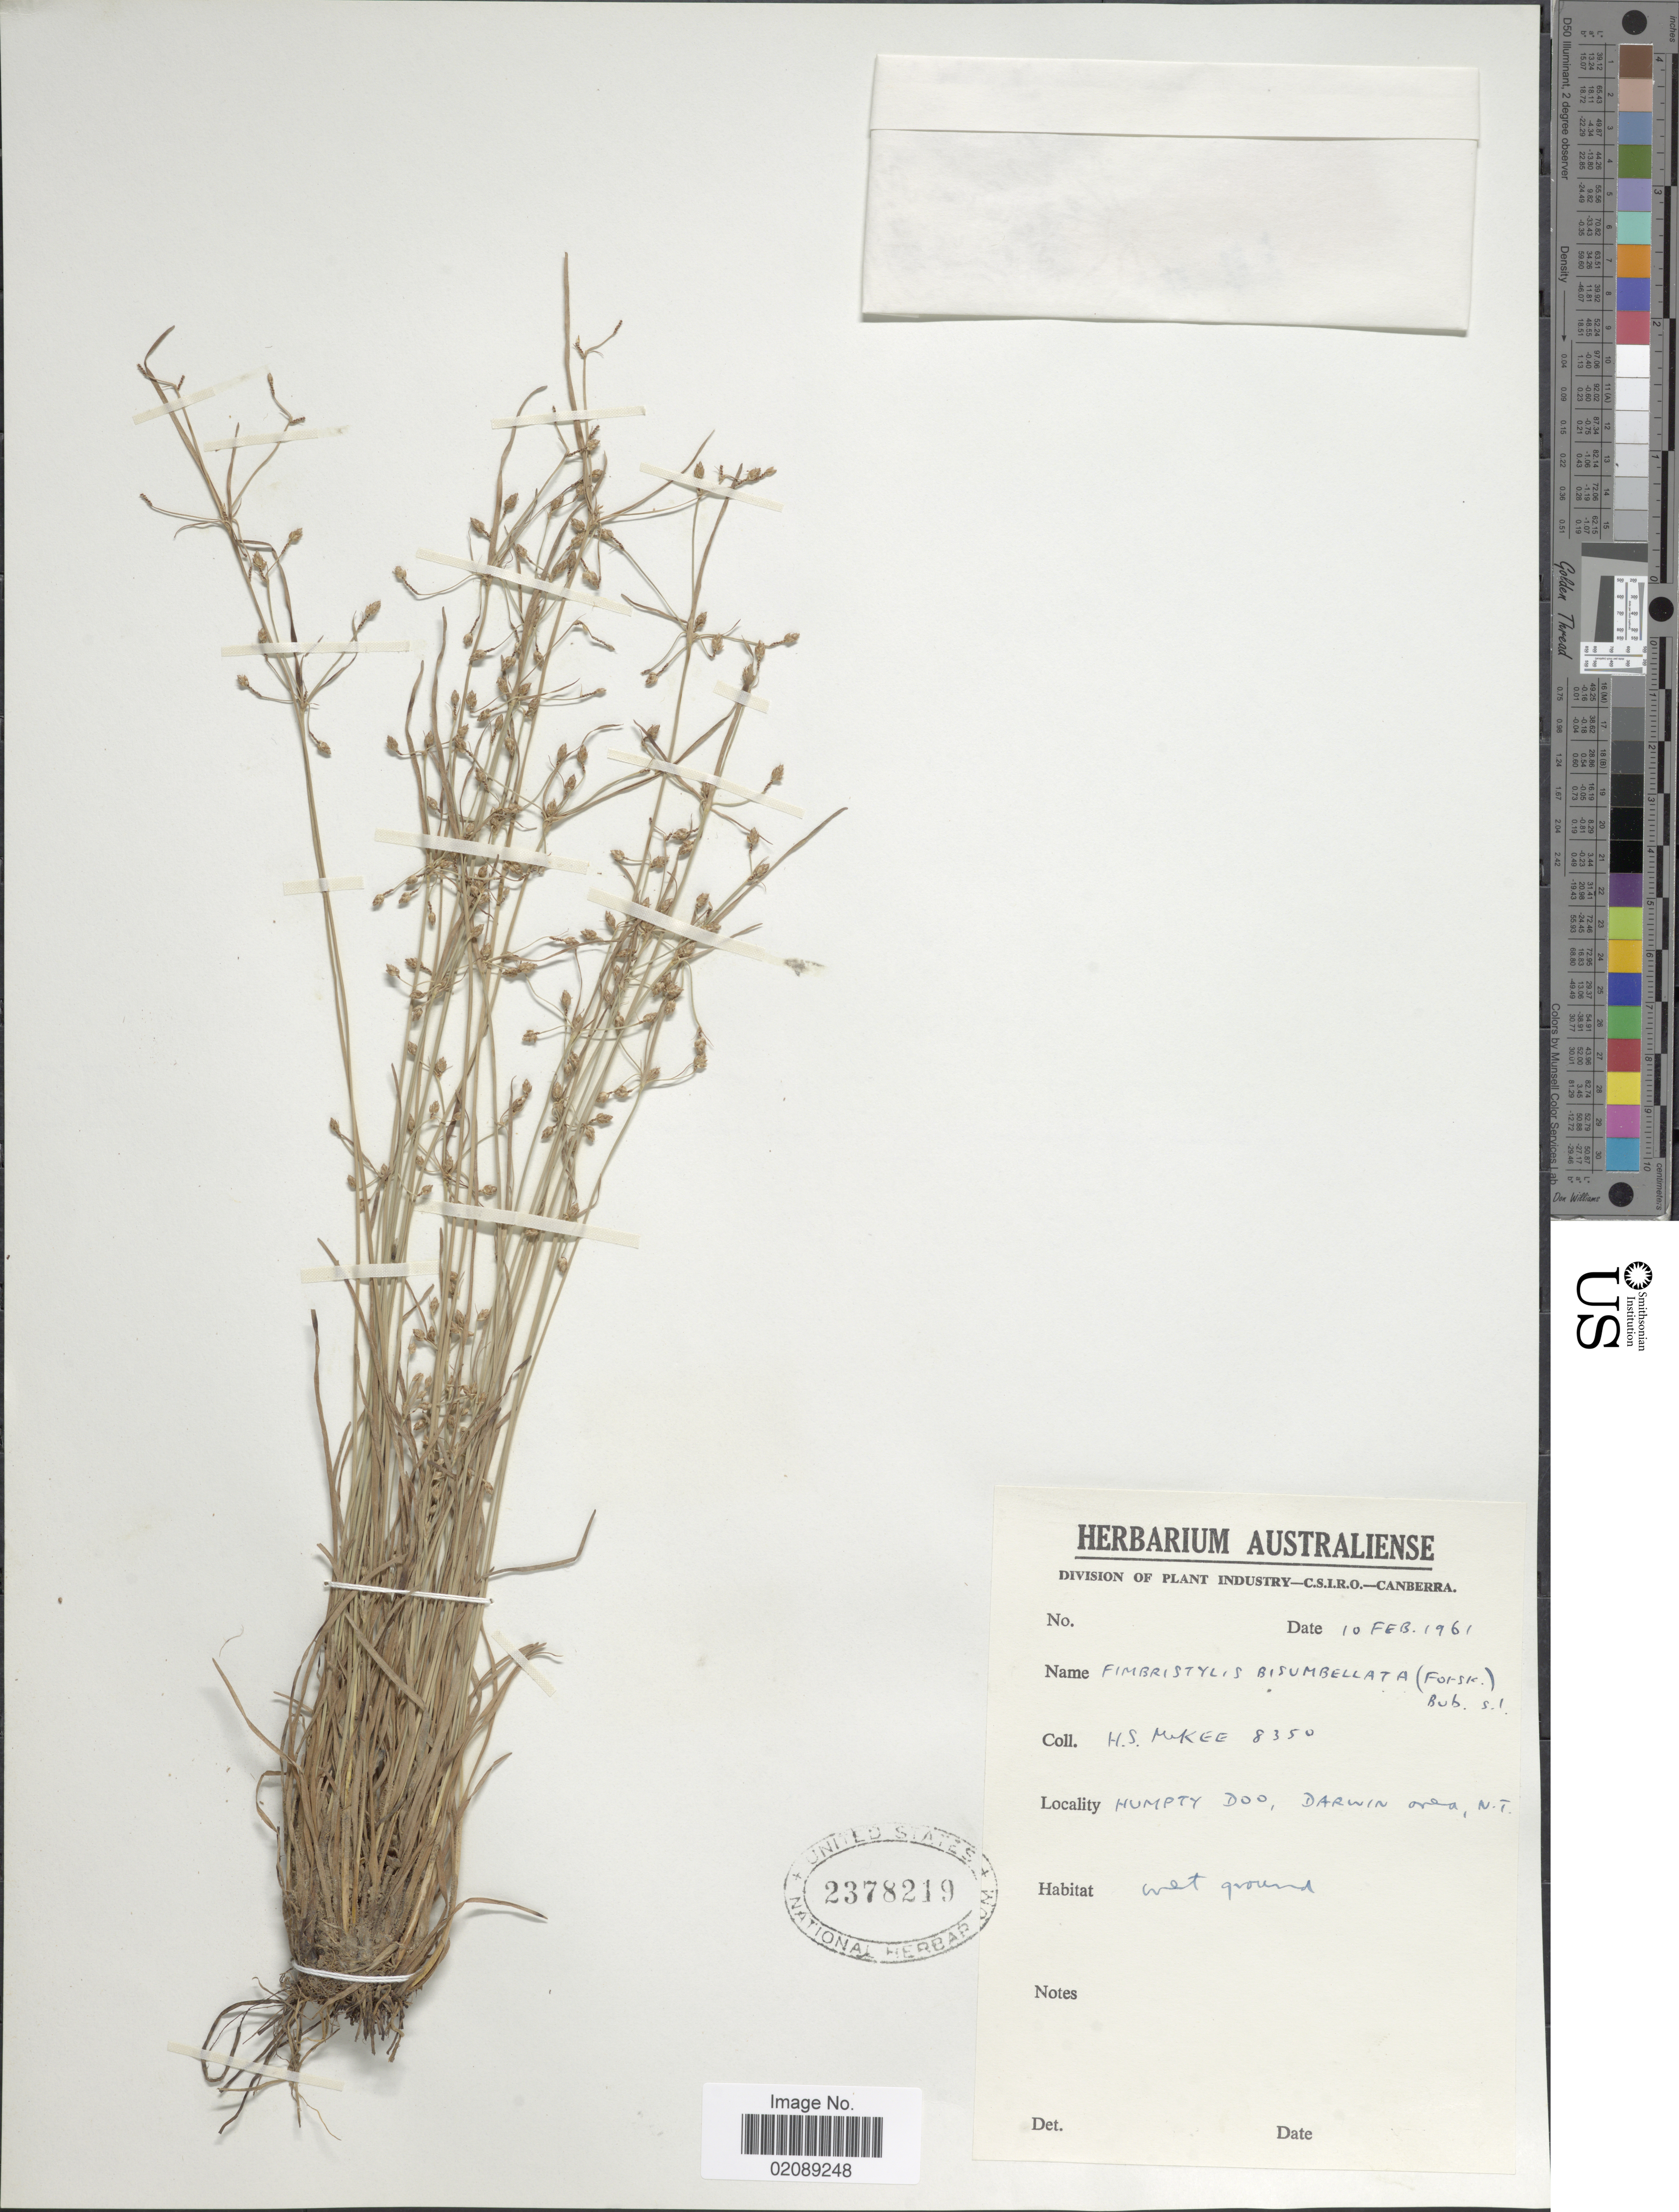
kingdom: Plantae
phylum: Tracheophyta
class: Liliopsida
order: Poales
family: Cyperaceae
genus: Fimbristylis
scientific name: Fimbristylis bisumbellata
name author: (Forssk.) Bubani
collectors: H. S. McKee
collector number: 8350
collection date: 1961-02-10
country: Australia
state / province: Northern Territory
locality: Humpty Doo, Darwin area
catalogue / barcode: US 2378219